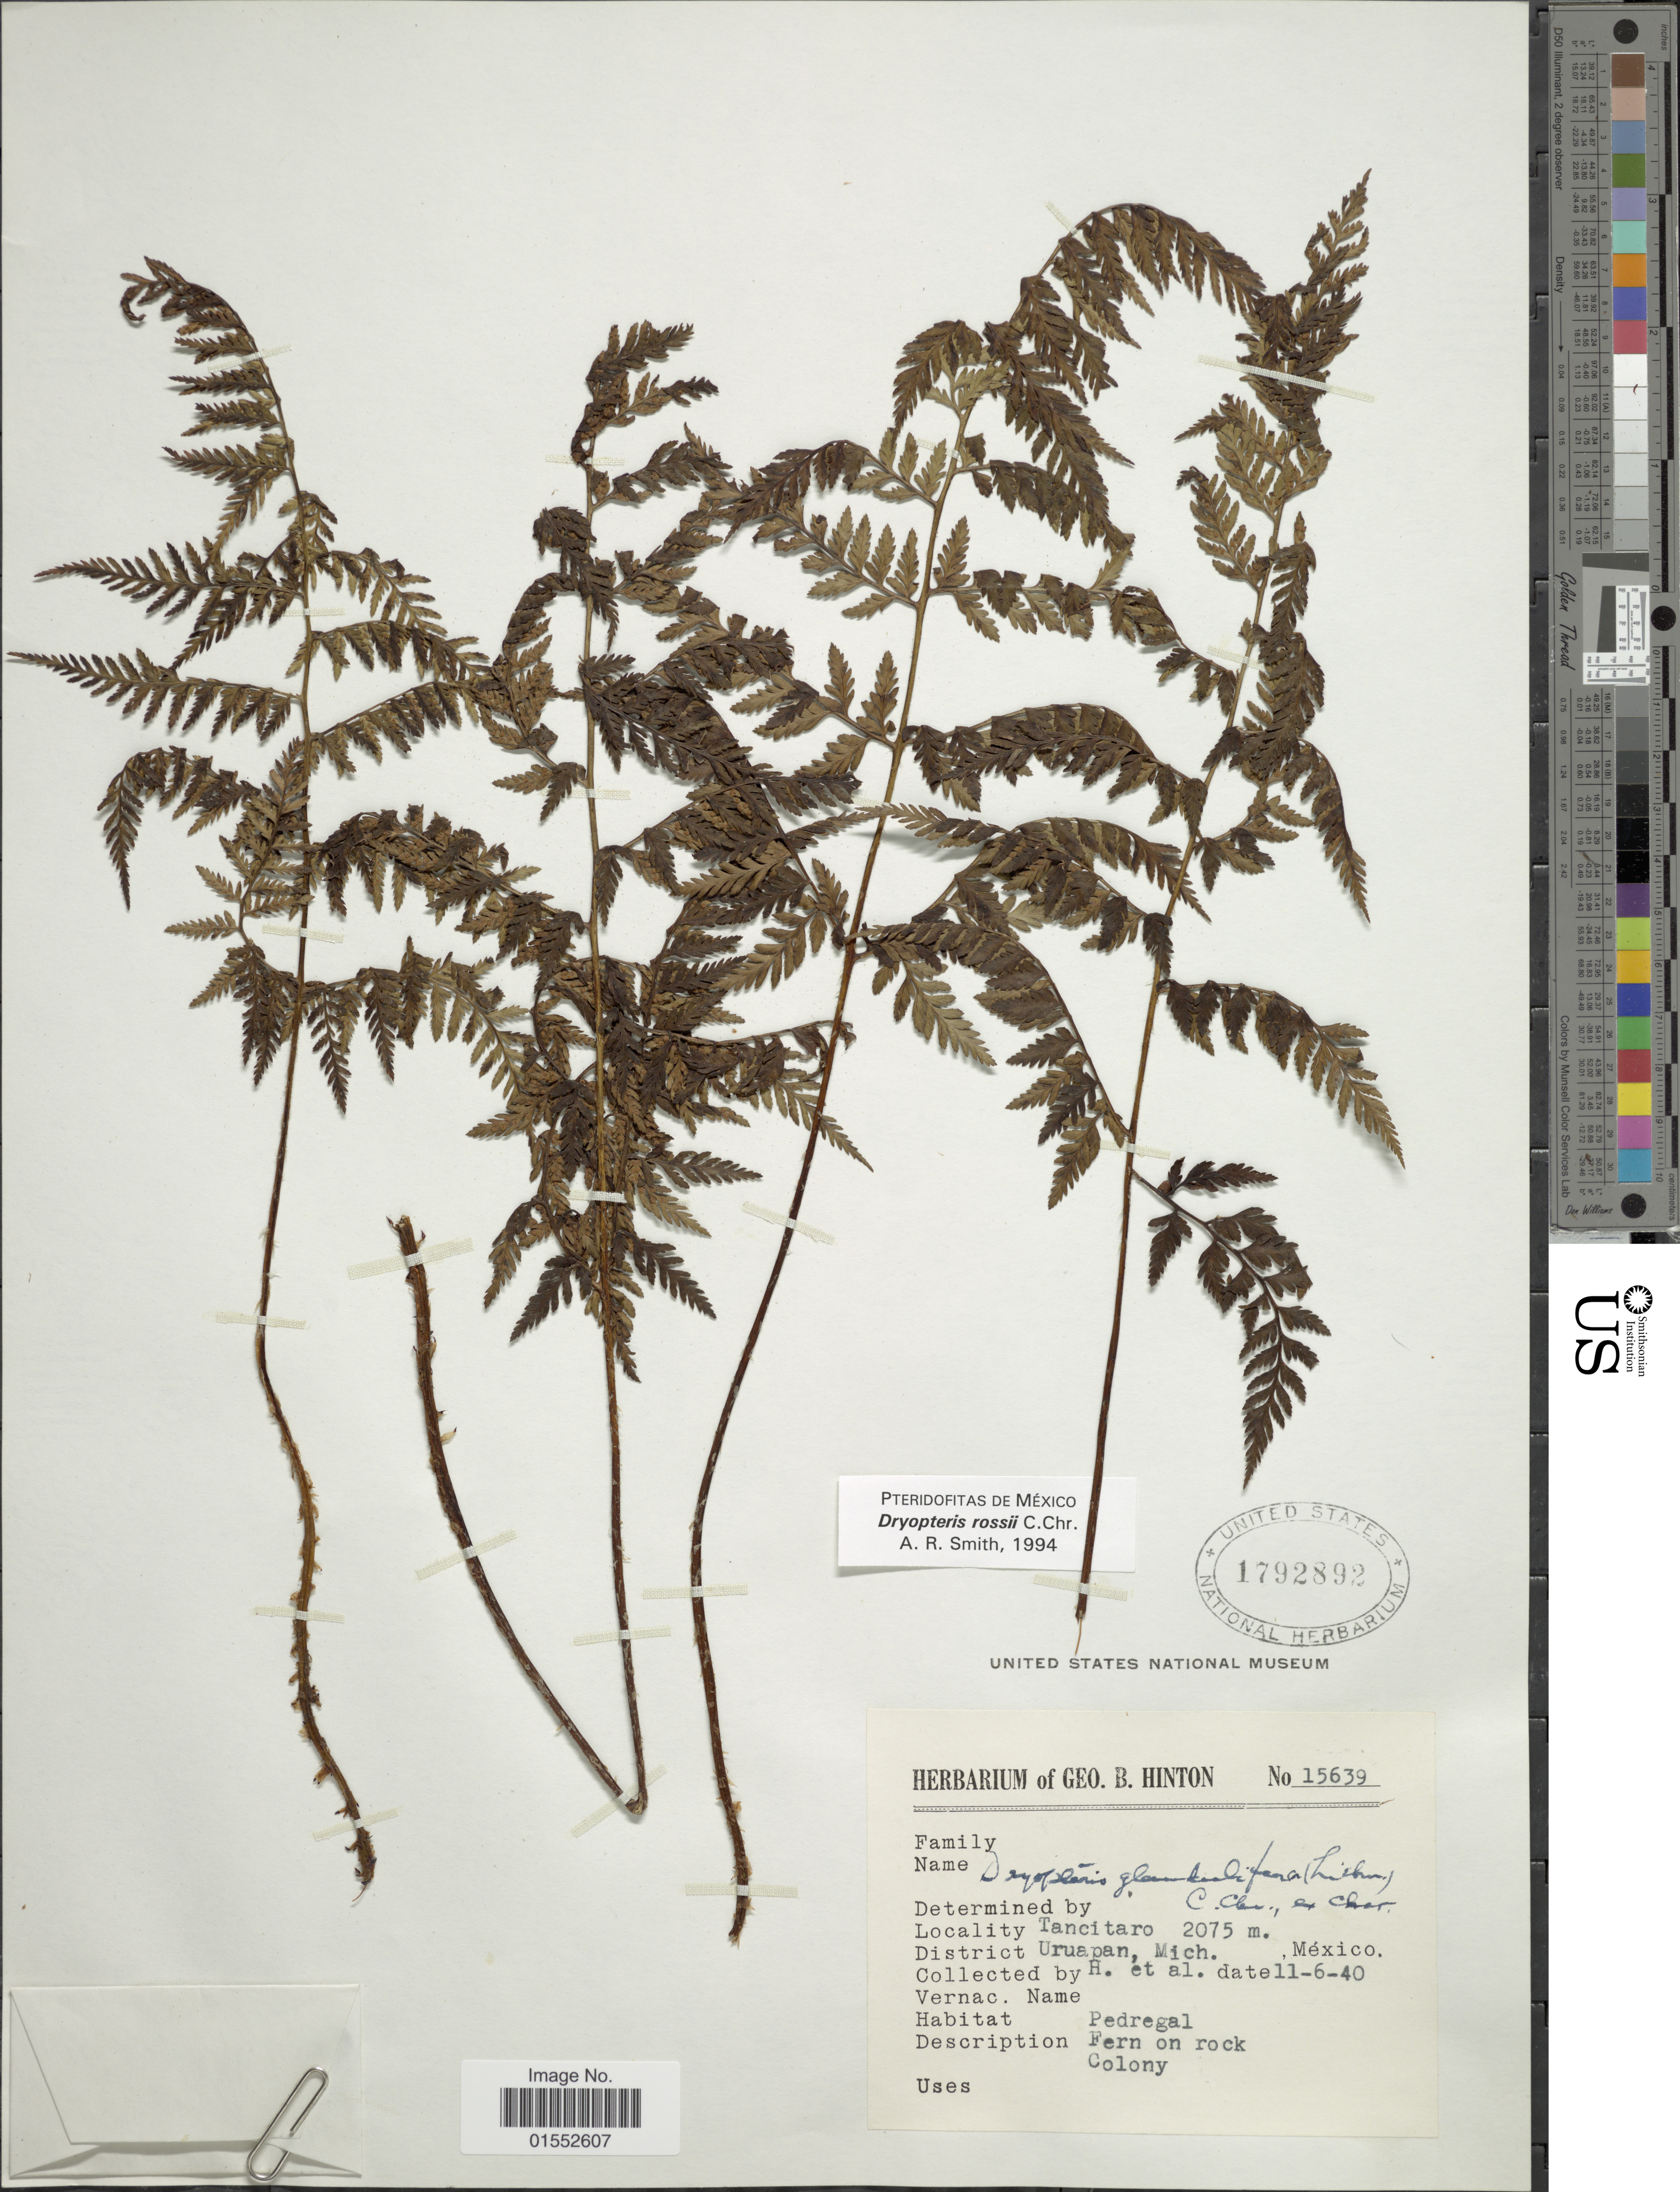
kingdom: Plantae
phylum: Tracheophyta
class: Polypodiopsida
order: Polypodiales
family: Dryopteridaceae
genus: Dryopteris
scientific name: Dryopteris rossii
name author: C. Chr.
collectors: G. B. Hinton & et al.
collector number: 15639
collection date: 1940-11-06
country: Mexico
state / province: Michoacán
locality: Tancitaro, Disttrict Uruapan, Mich.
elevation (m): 2075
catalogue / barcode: US 1792892